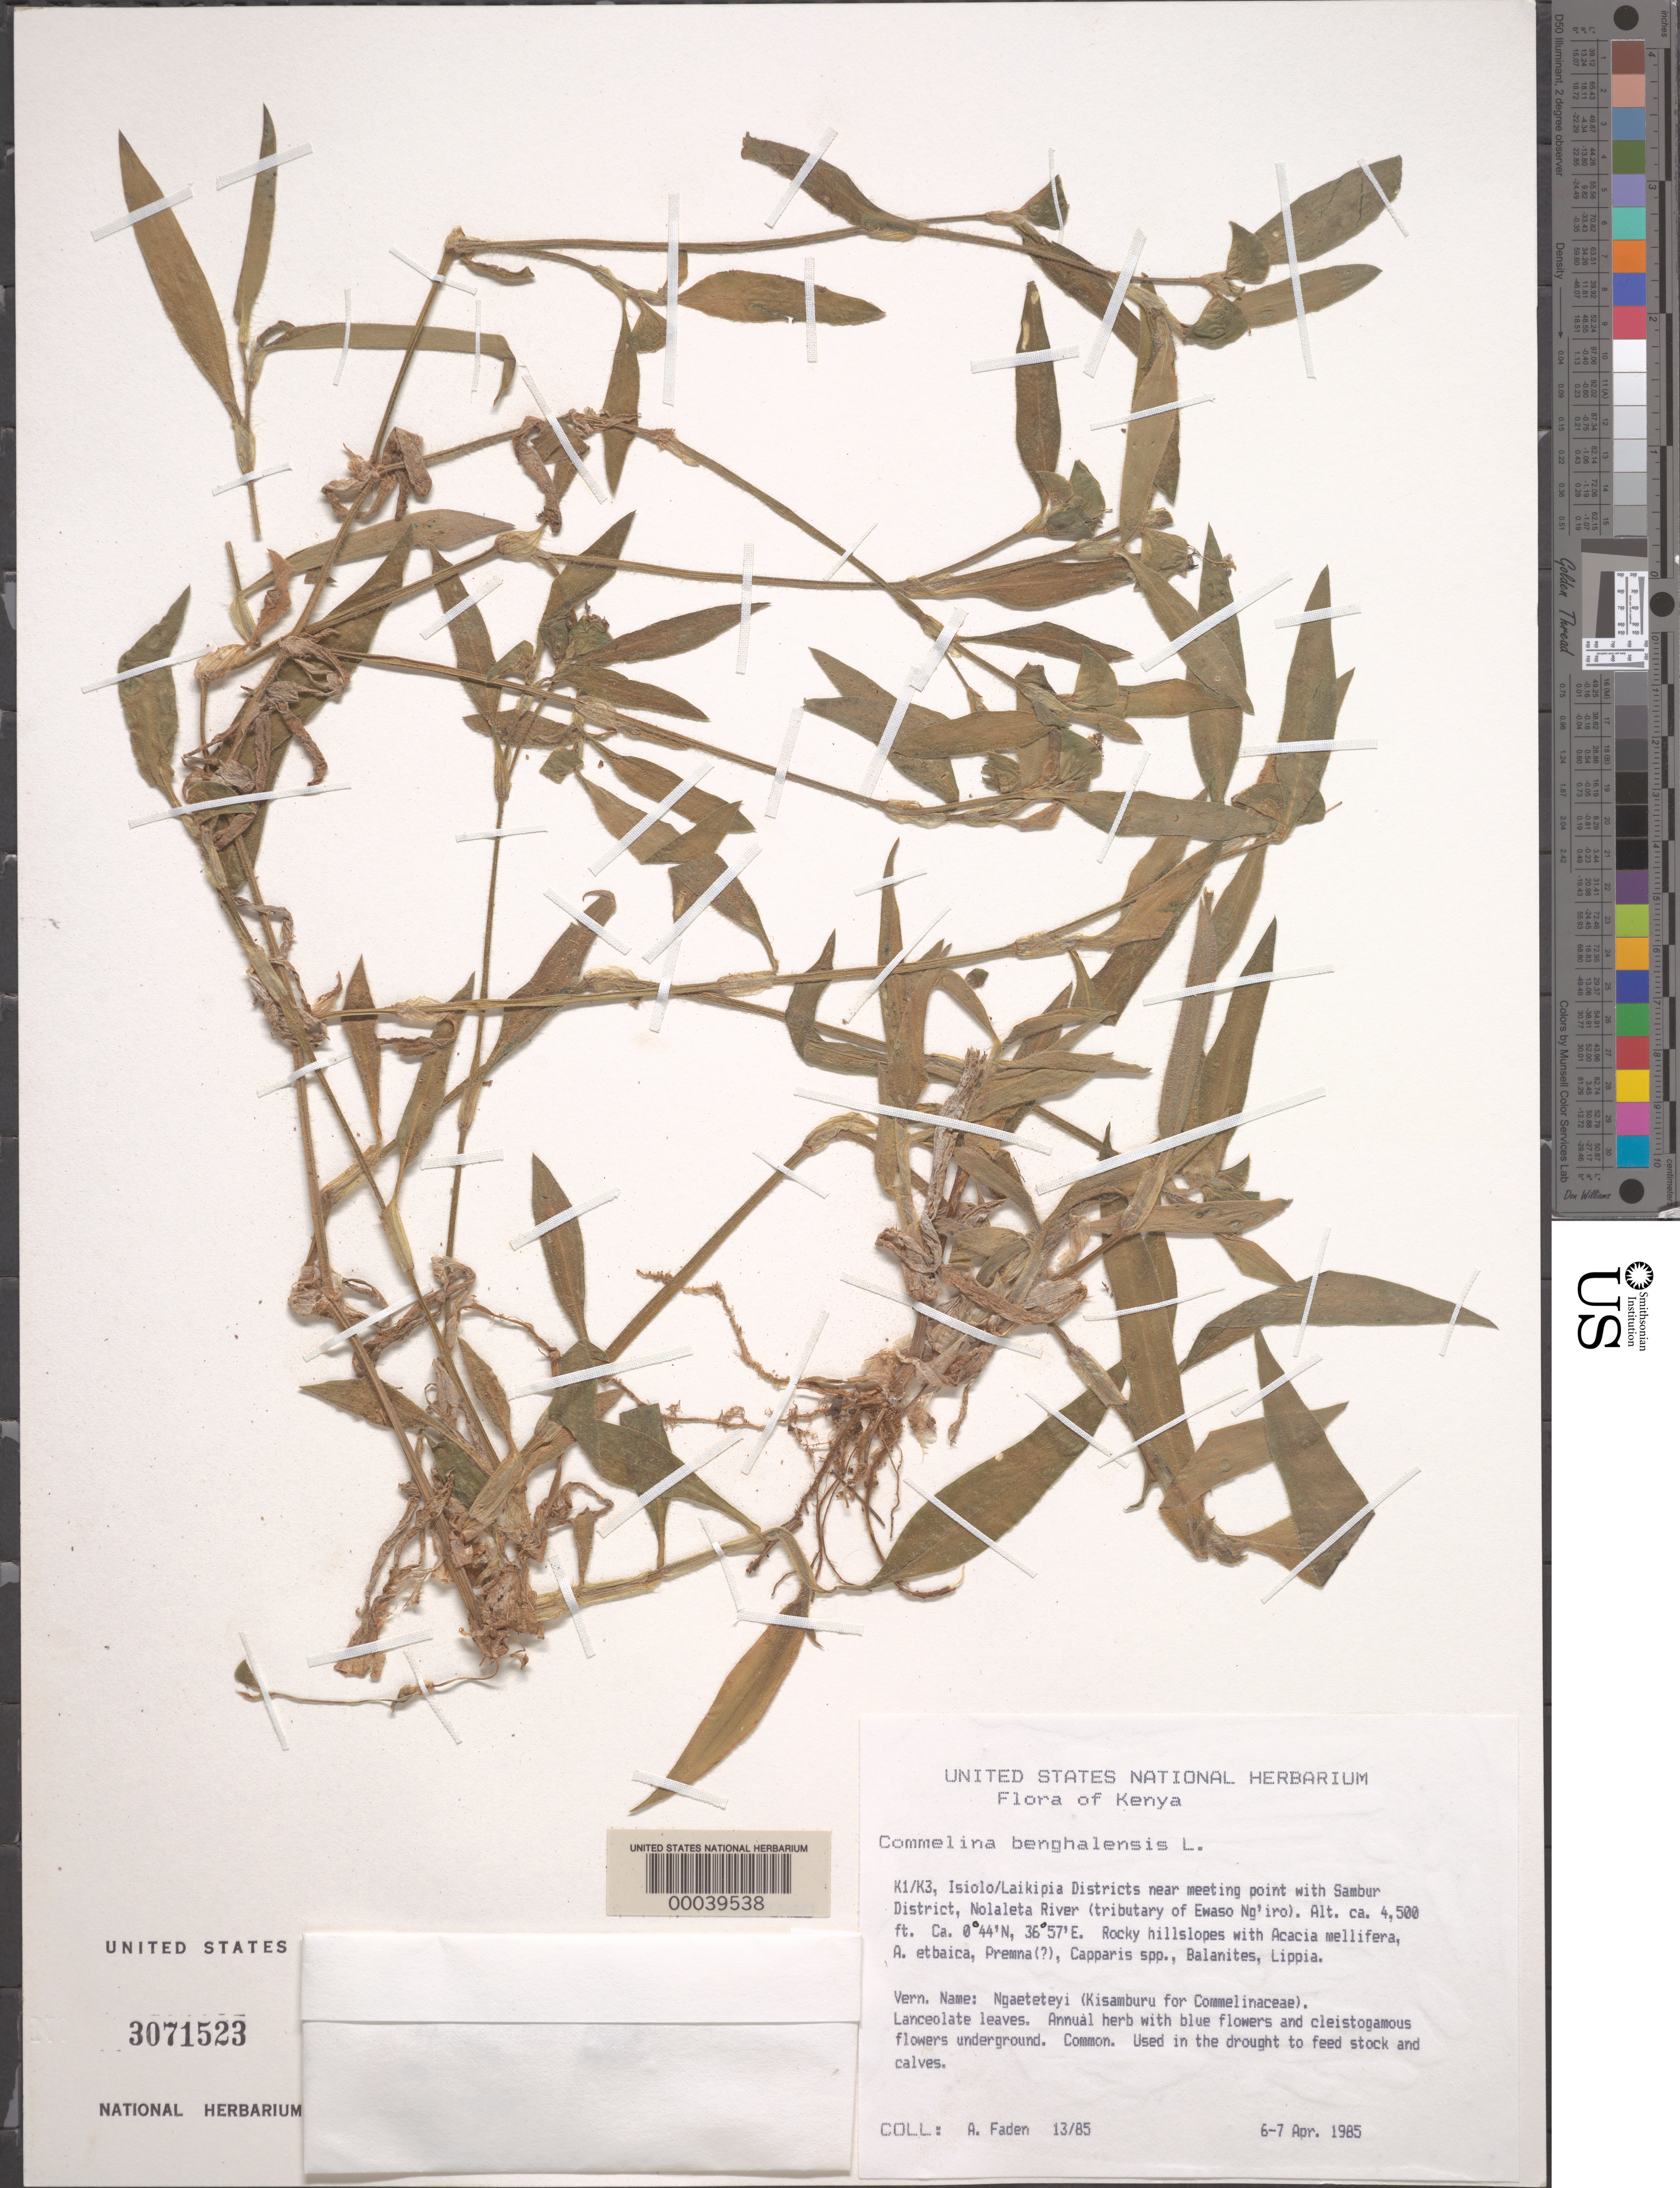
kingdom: Plantae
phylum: Tracheophyta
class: Liliopsida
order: Commelinales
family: Commelinaceae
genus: Commelina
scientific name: Commelina benghalensis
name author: L.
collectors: A. J. Faden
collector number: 13/85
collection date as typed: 16 Apr 1985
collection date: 1985-04-16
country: Kenya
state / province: Isiolo / Laikipia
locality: Isiolo and laikipia districts, near border with samburu district, nolaleta river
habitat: Rocky hillside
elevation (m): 1373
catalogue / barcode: US 3071523